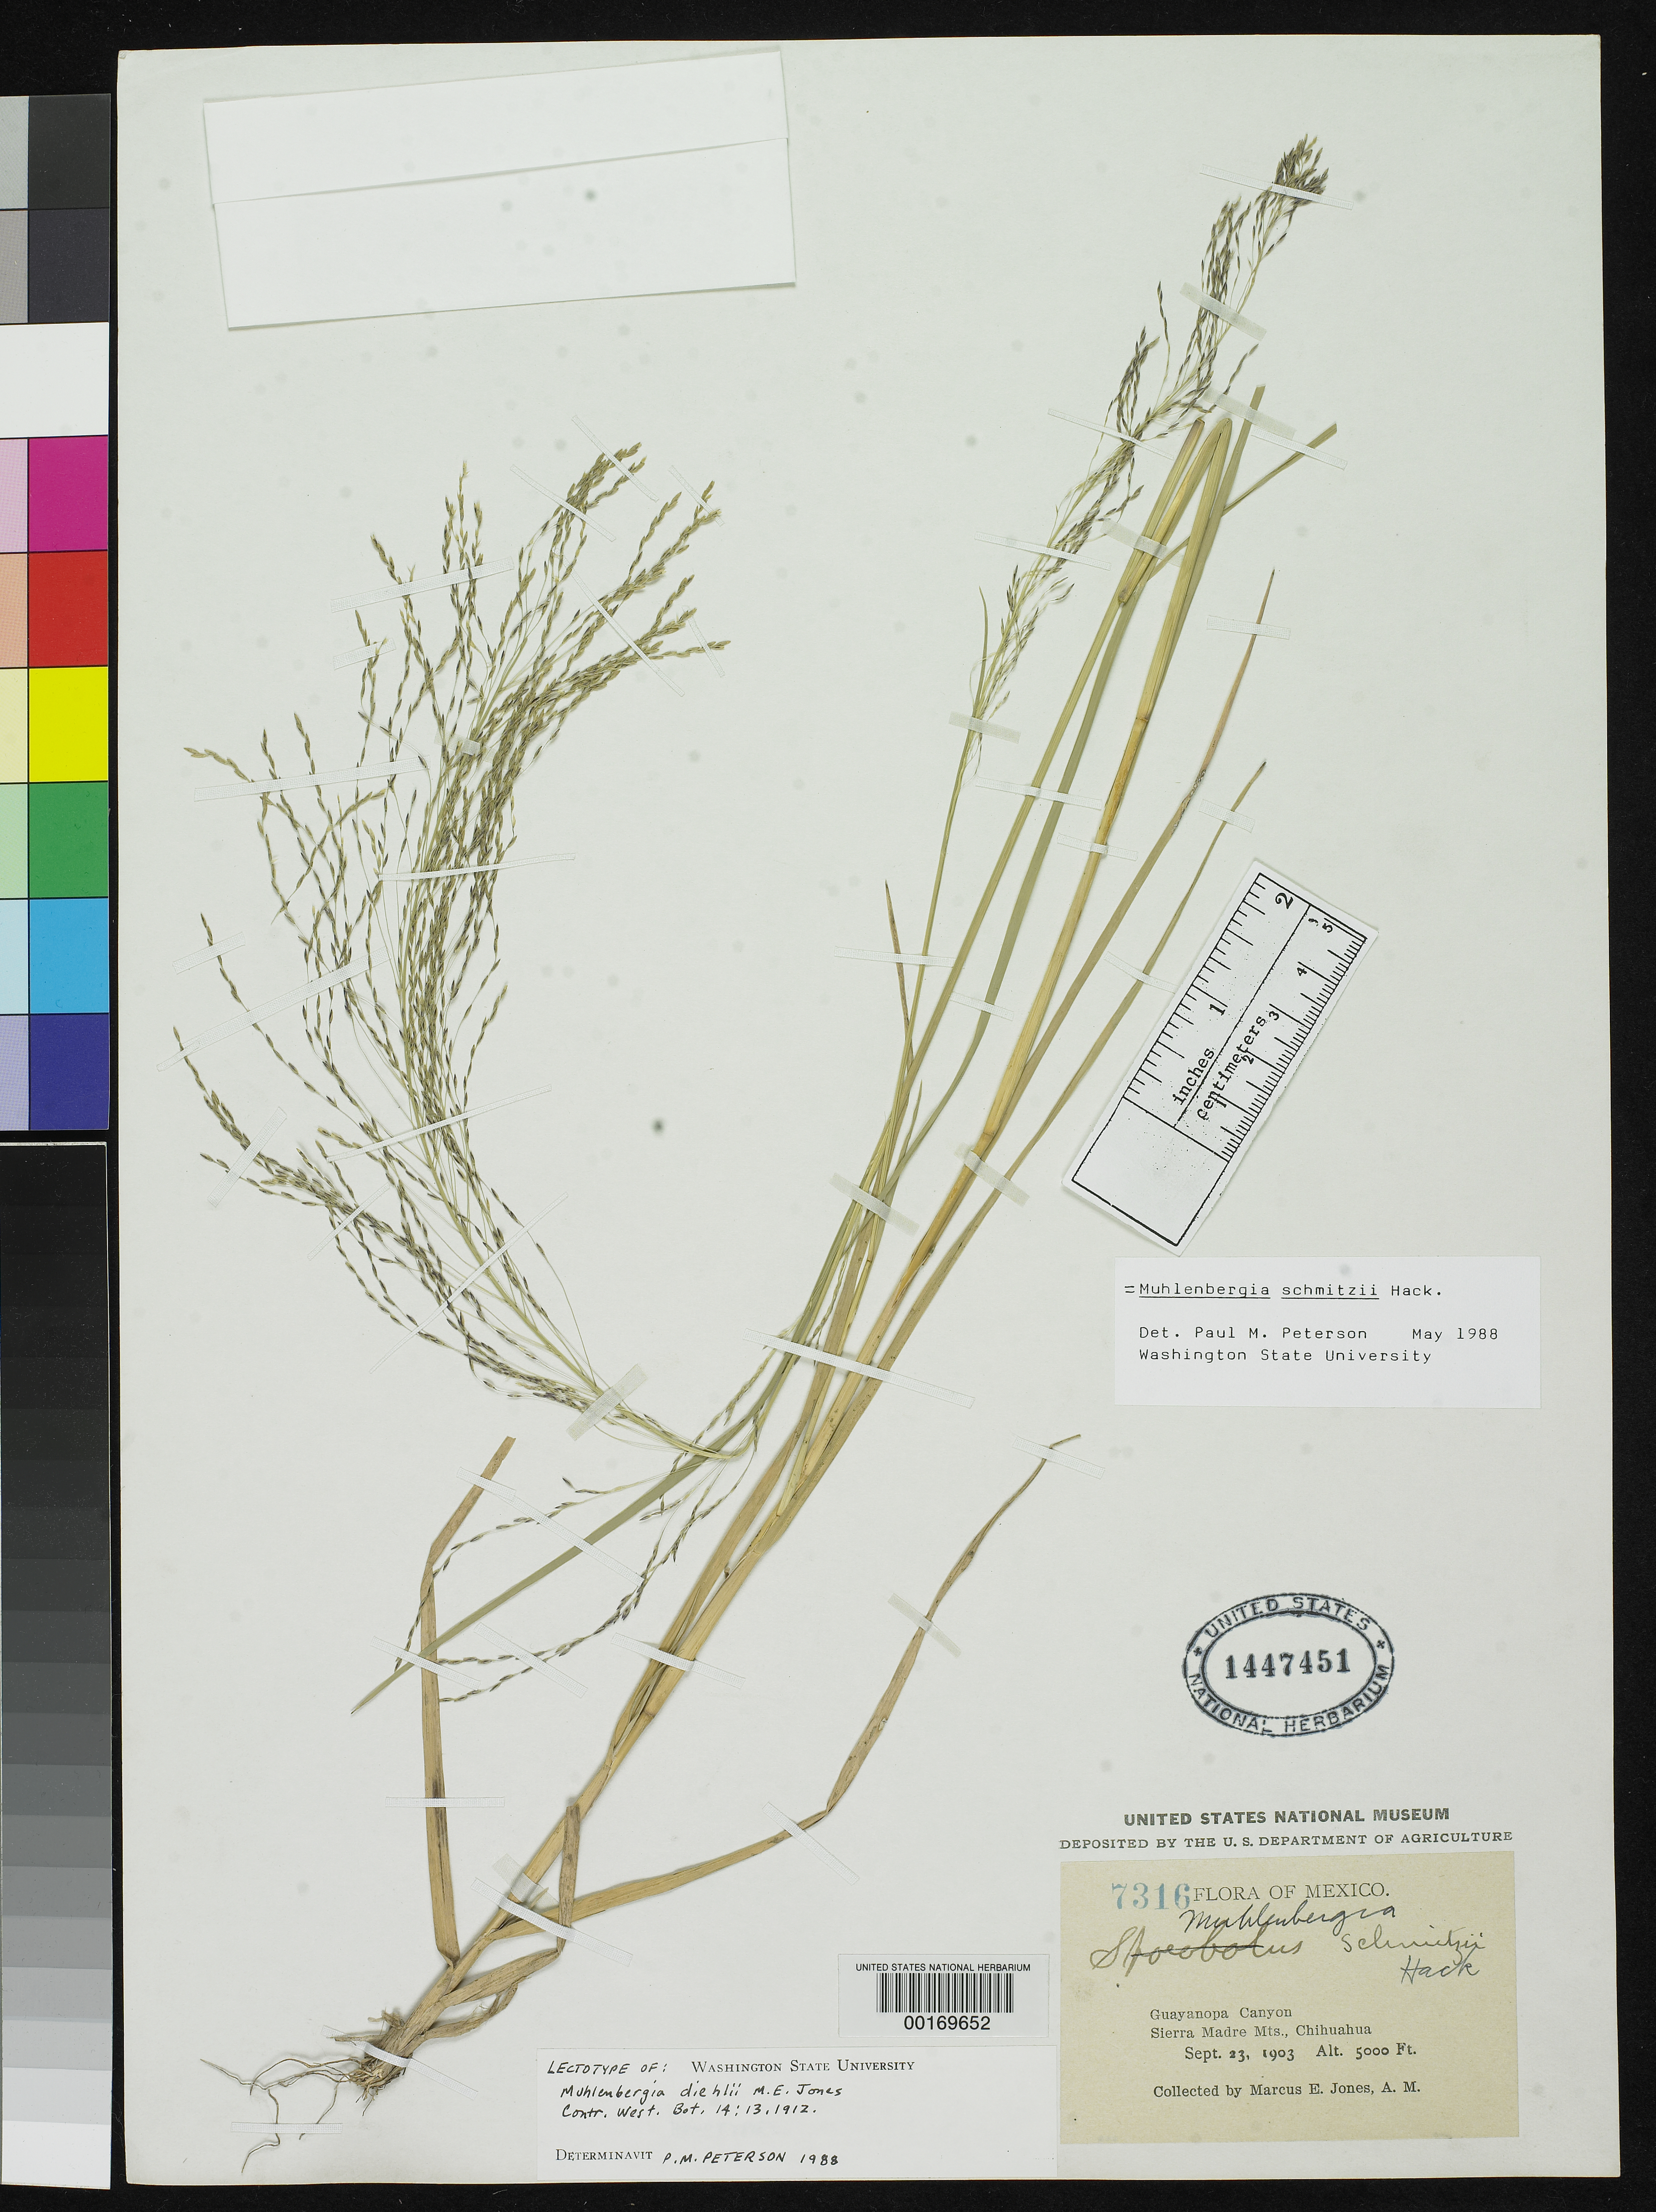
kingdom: Plantae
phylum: Tracheophyta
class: Liliopsida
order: Poales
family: Poaceae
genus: Muhlenbergia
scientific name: Muhlenbergia diehlii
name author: M.E. Jones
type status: Isotype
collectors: M. E. Jones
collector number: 7316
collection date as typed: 23 Sep 1903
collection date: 1903-09-23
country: Mexico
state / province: Chihuahua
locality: Sierra Madre Mountains, Guayanopa Canyon.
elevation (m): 1524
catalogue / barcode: US 1447451